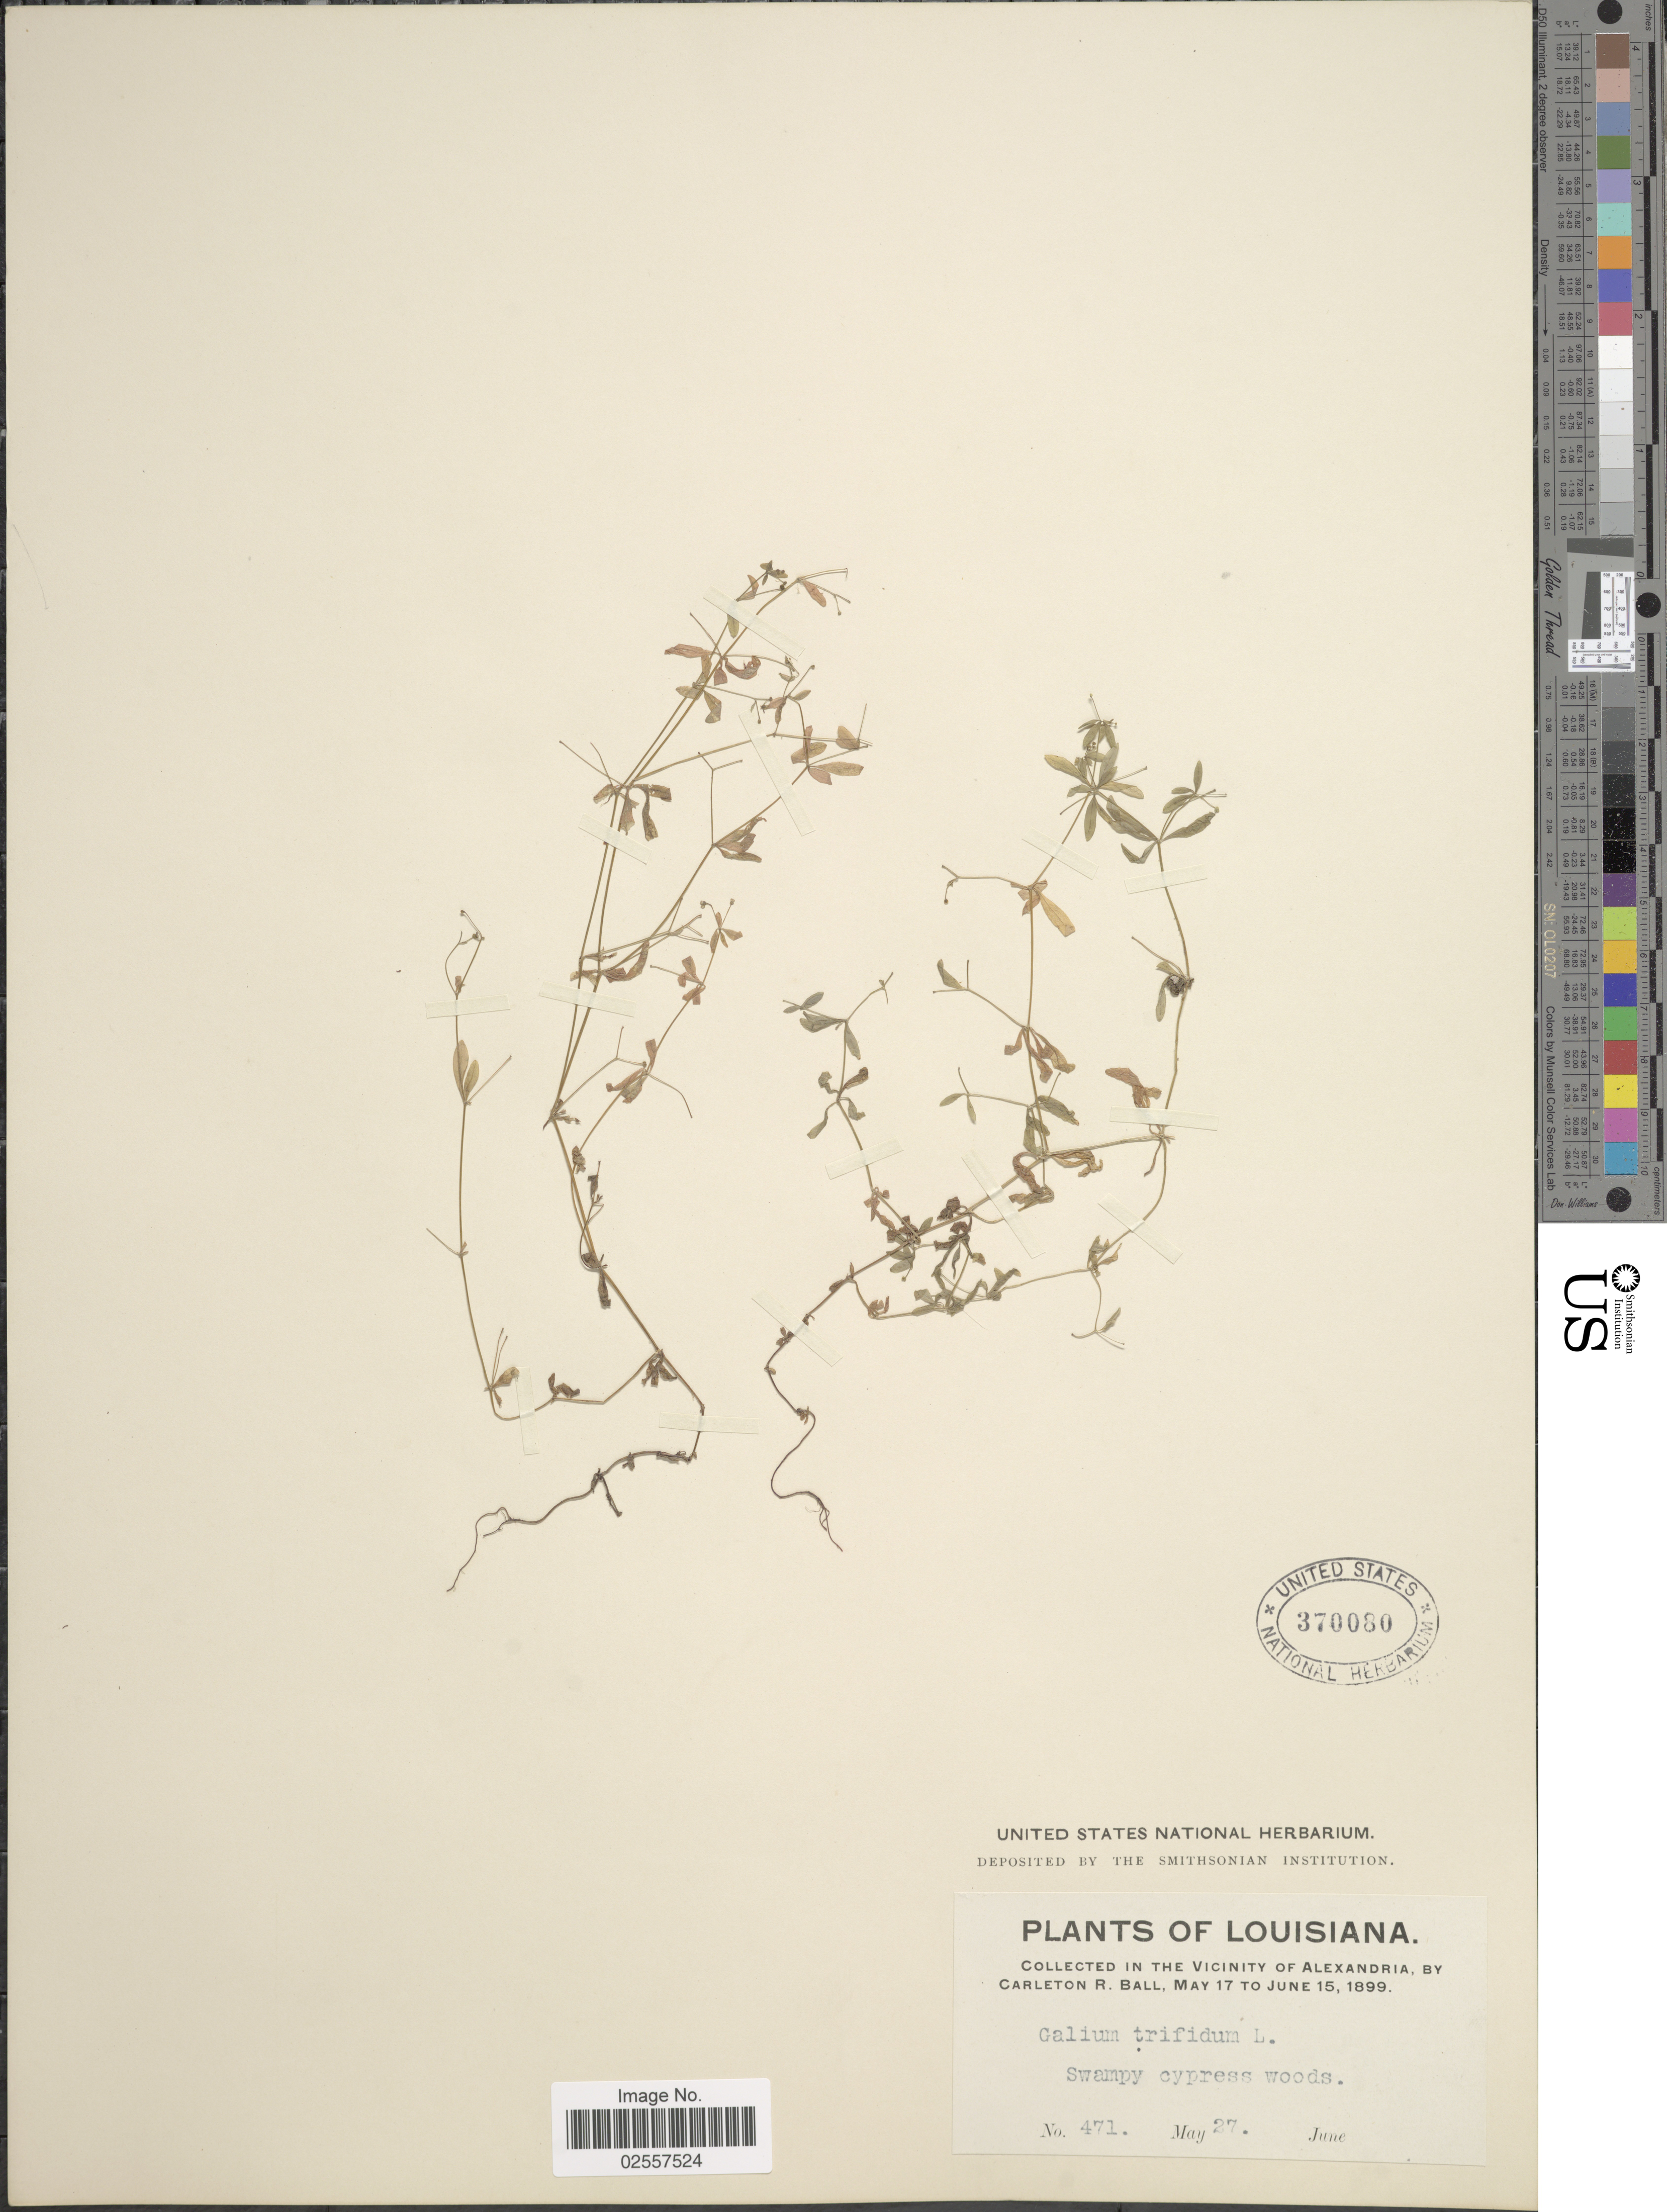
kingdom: Plantae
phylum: Tracheophyta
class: Magnoliopsida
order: Gentianales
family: Rubiaceae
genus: Galium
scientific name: Galium claytoni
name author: Michx.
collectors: C. R. Ball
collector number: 471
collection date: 1899-05-27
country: United States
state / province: Louisiana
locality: In The Vicinity of Alexandria, Swampy cypress woods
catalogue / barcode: US 370080